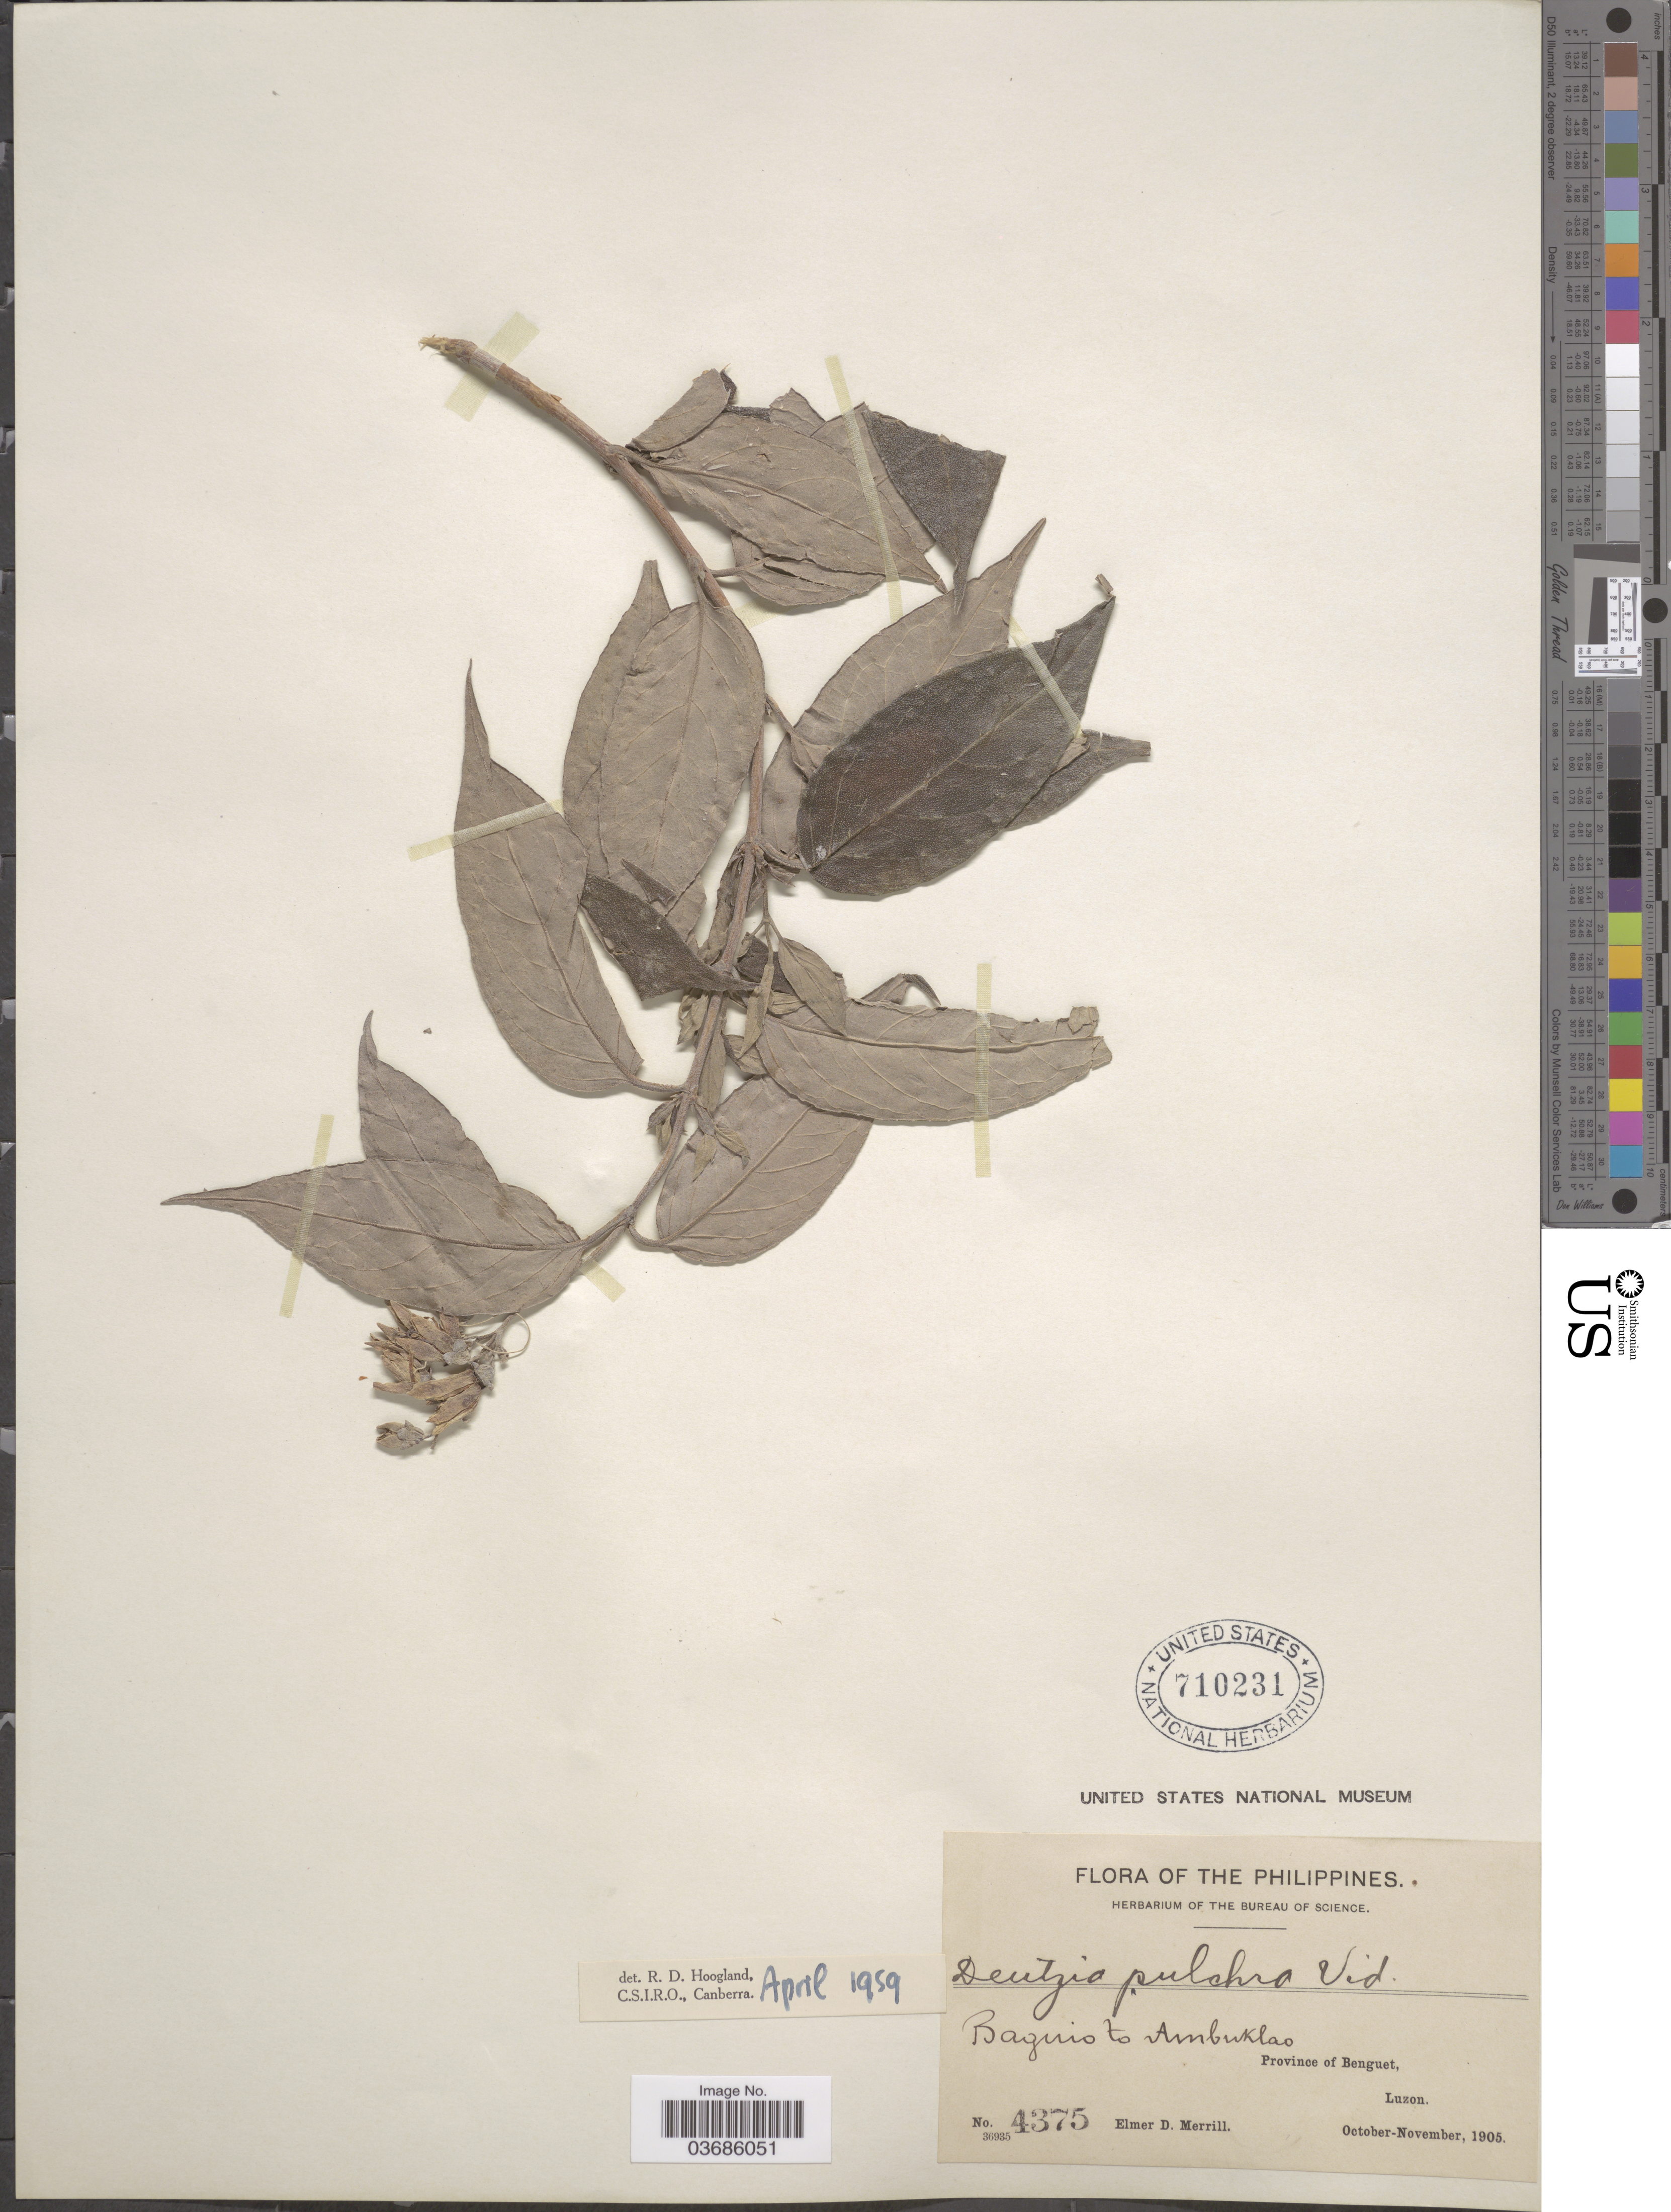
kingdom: Plantae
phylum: Tracheophyta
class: Magnoliopsida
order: Cornales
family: Hydrangeaceae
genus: Deutzia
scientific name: Deutzia pulchra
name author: Vidal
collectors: E. D. Merrill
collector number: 4375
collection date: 1905-10/1905-11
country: Philippines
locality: Baguio to Ambuklao. Province of Benguet, Luzon.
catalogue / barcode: US 710231